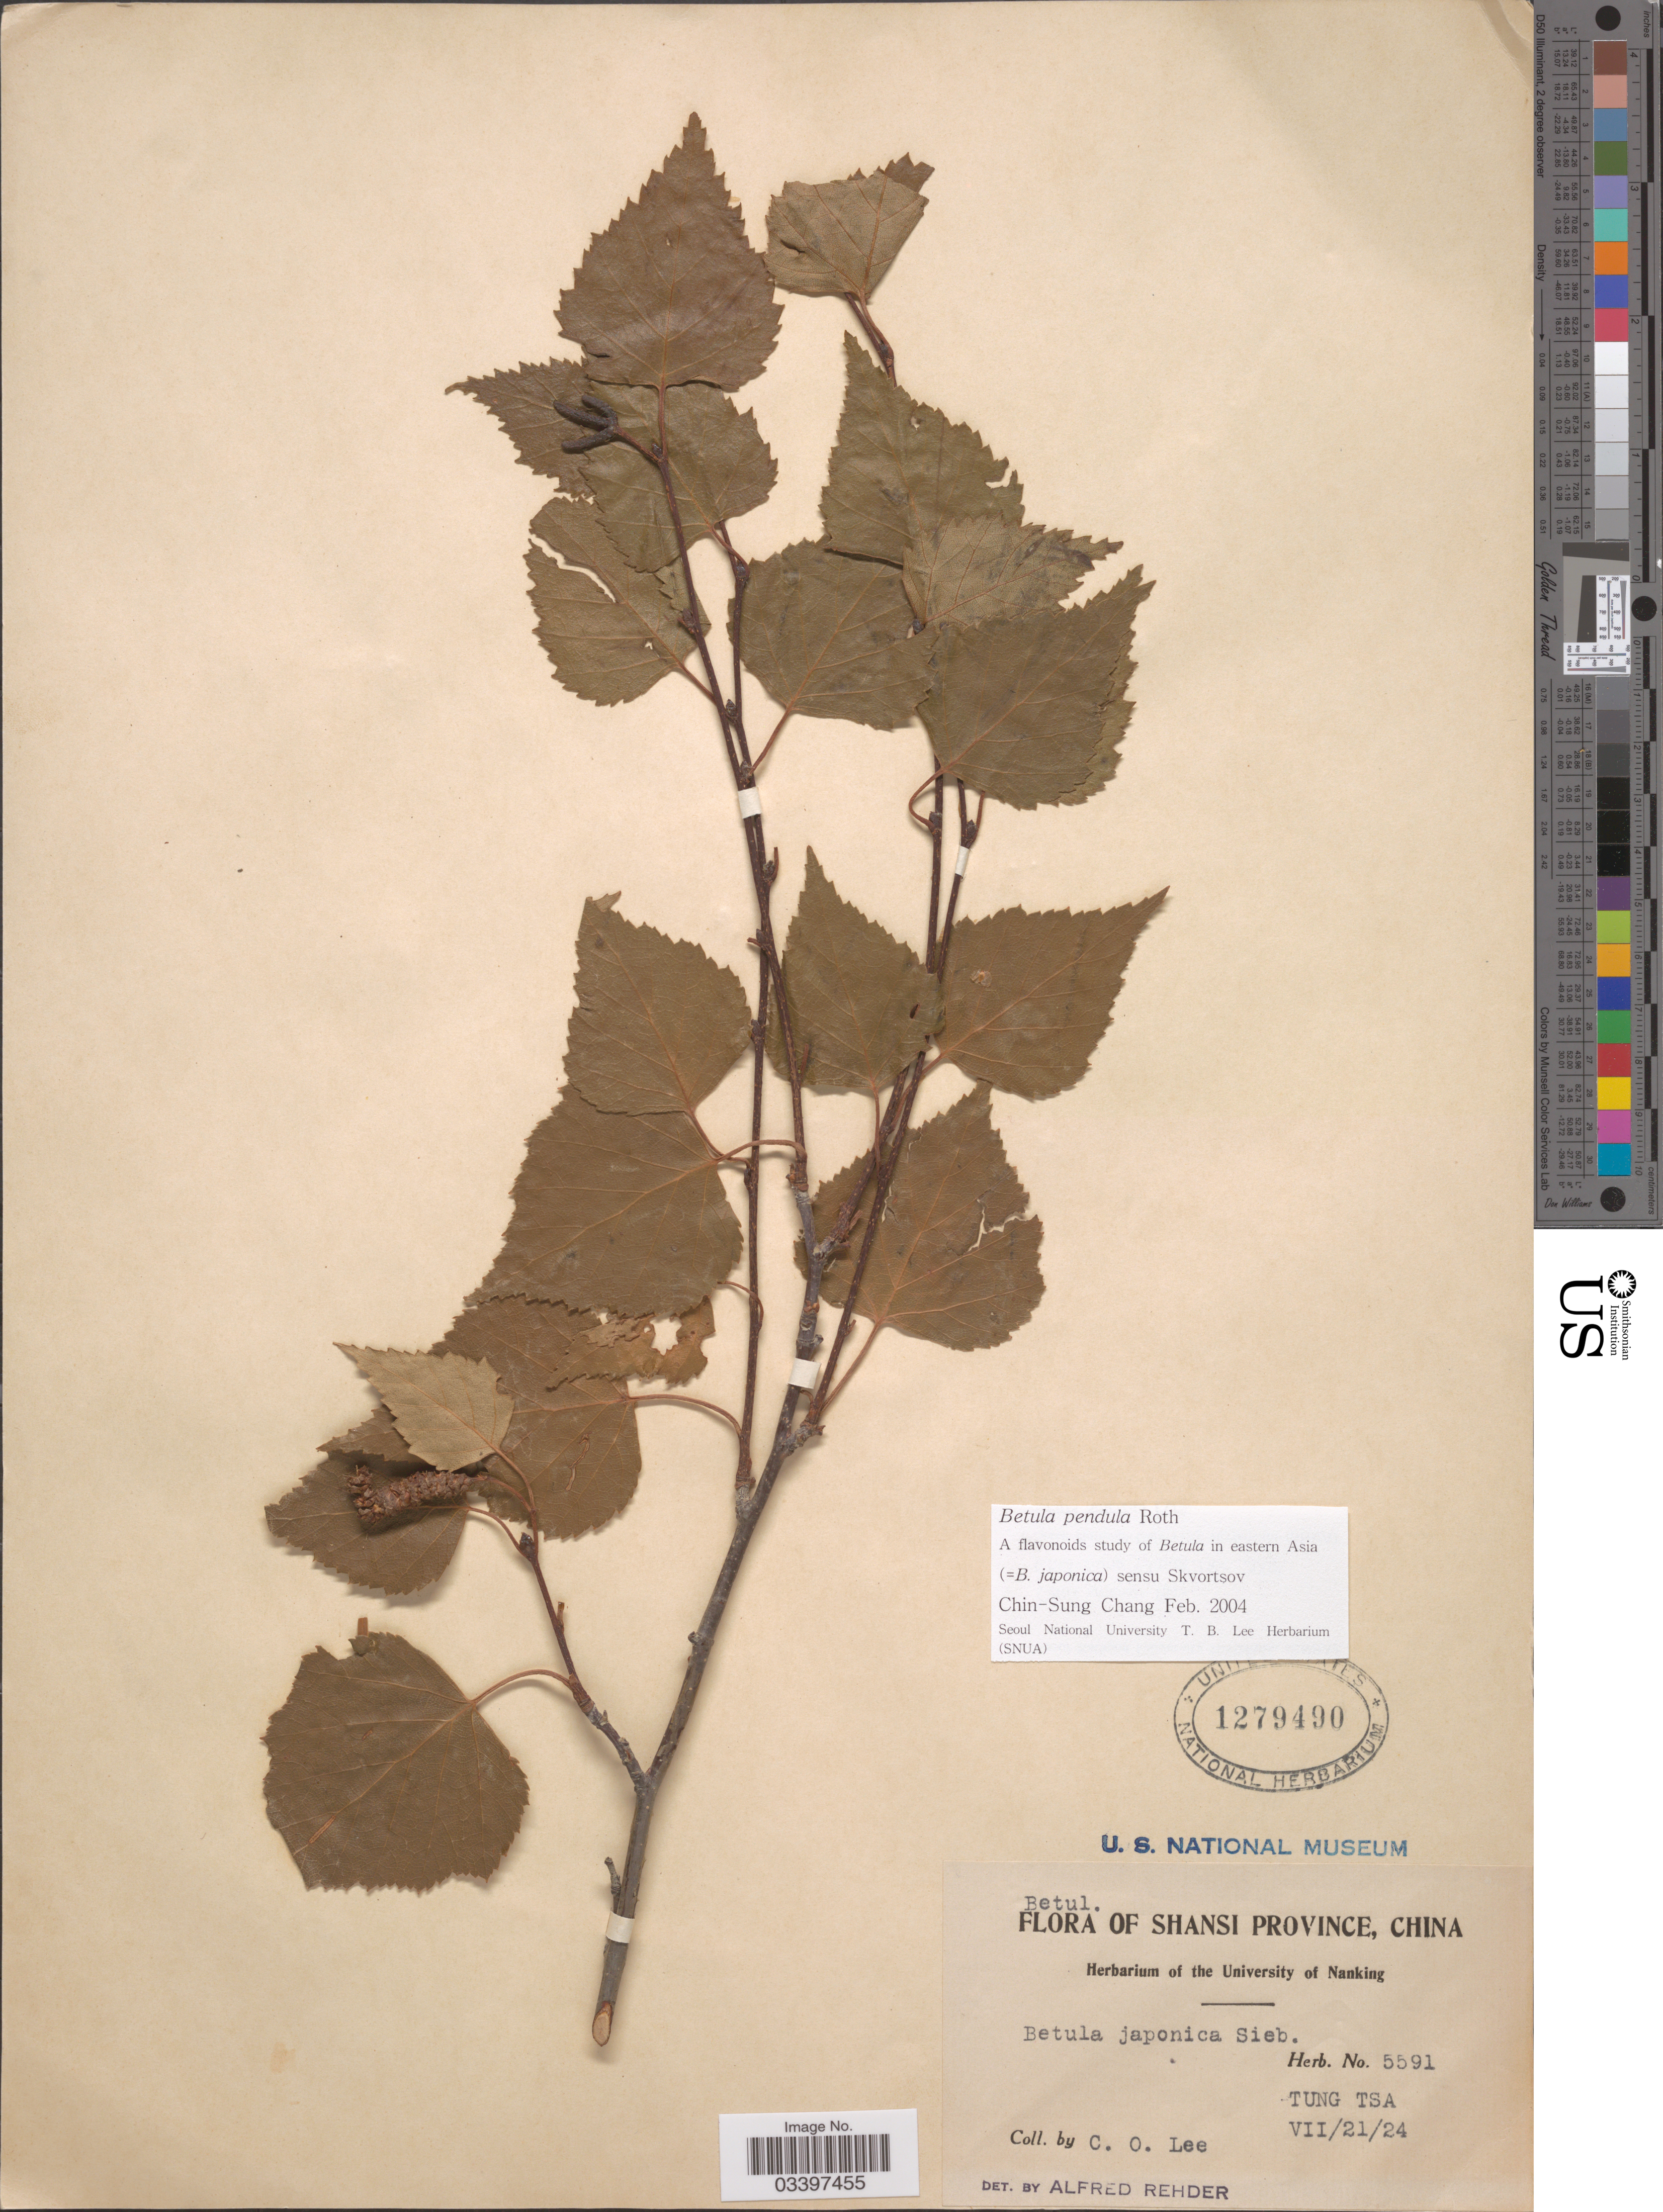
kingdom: Plantae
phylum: Tracheophyta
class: Magnoliopsida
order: Fagales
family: Betulaceae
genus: Betula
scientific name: Betula pendula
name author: Roth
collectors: C. Lee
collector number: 5591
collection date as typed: Transcribed d/m/y: 21/7/24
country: China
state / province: Shanxi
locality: Shansi Province. Tung Tsa.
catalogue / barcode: US 1279490